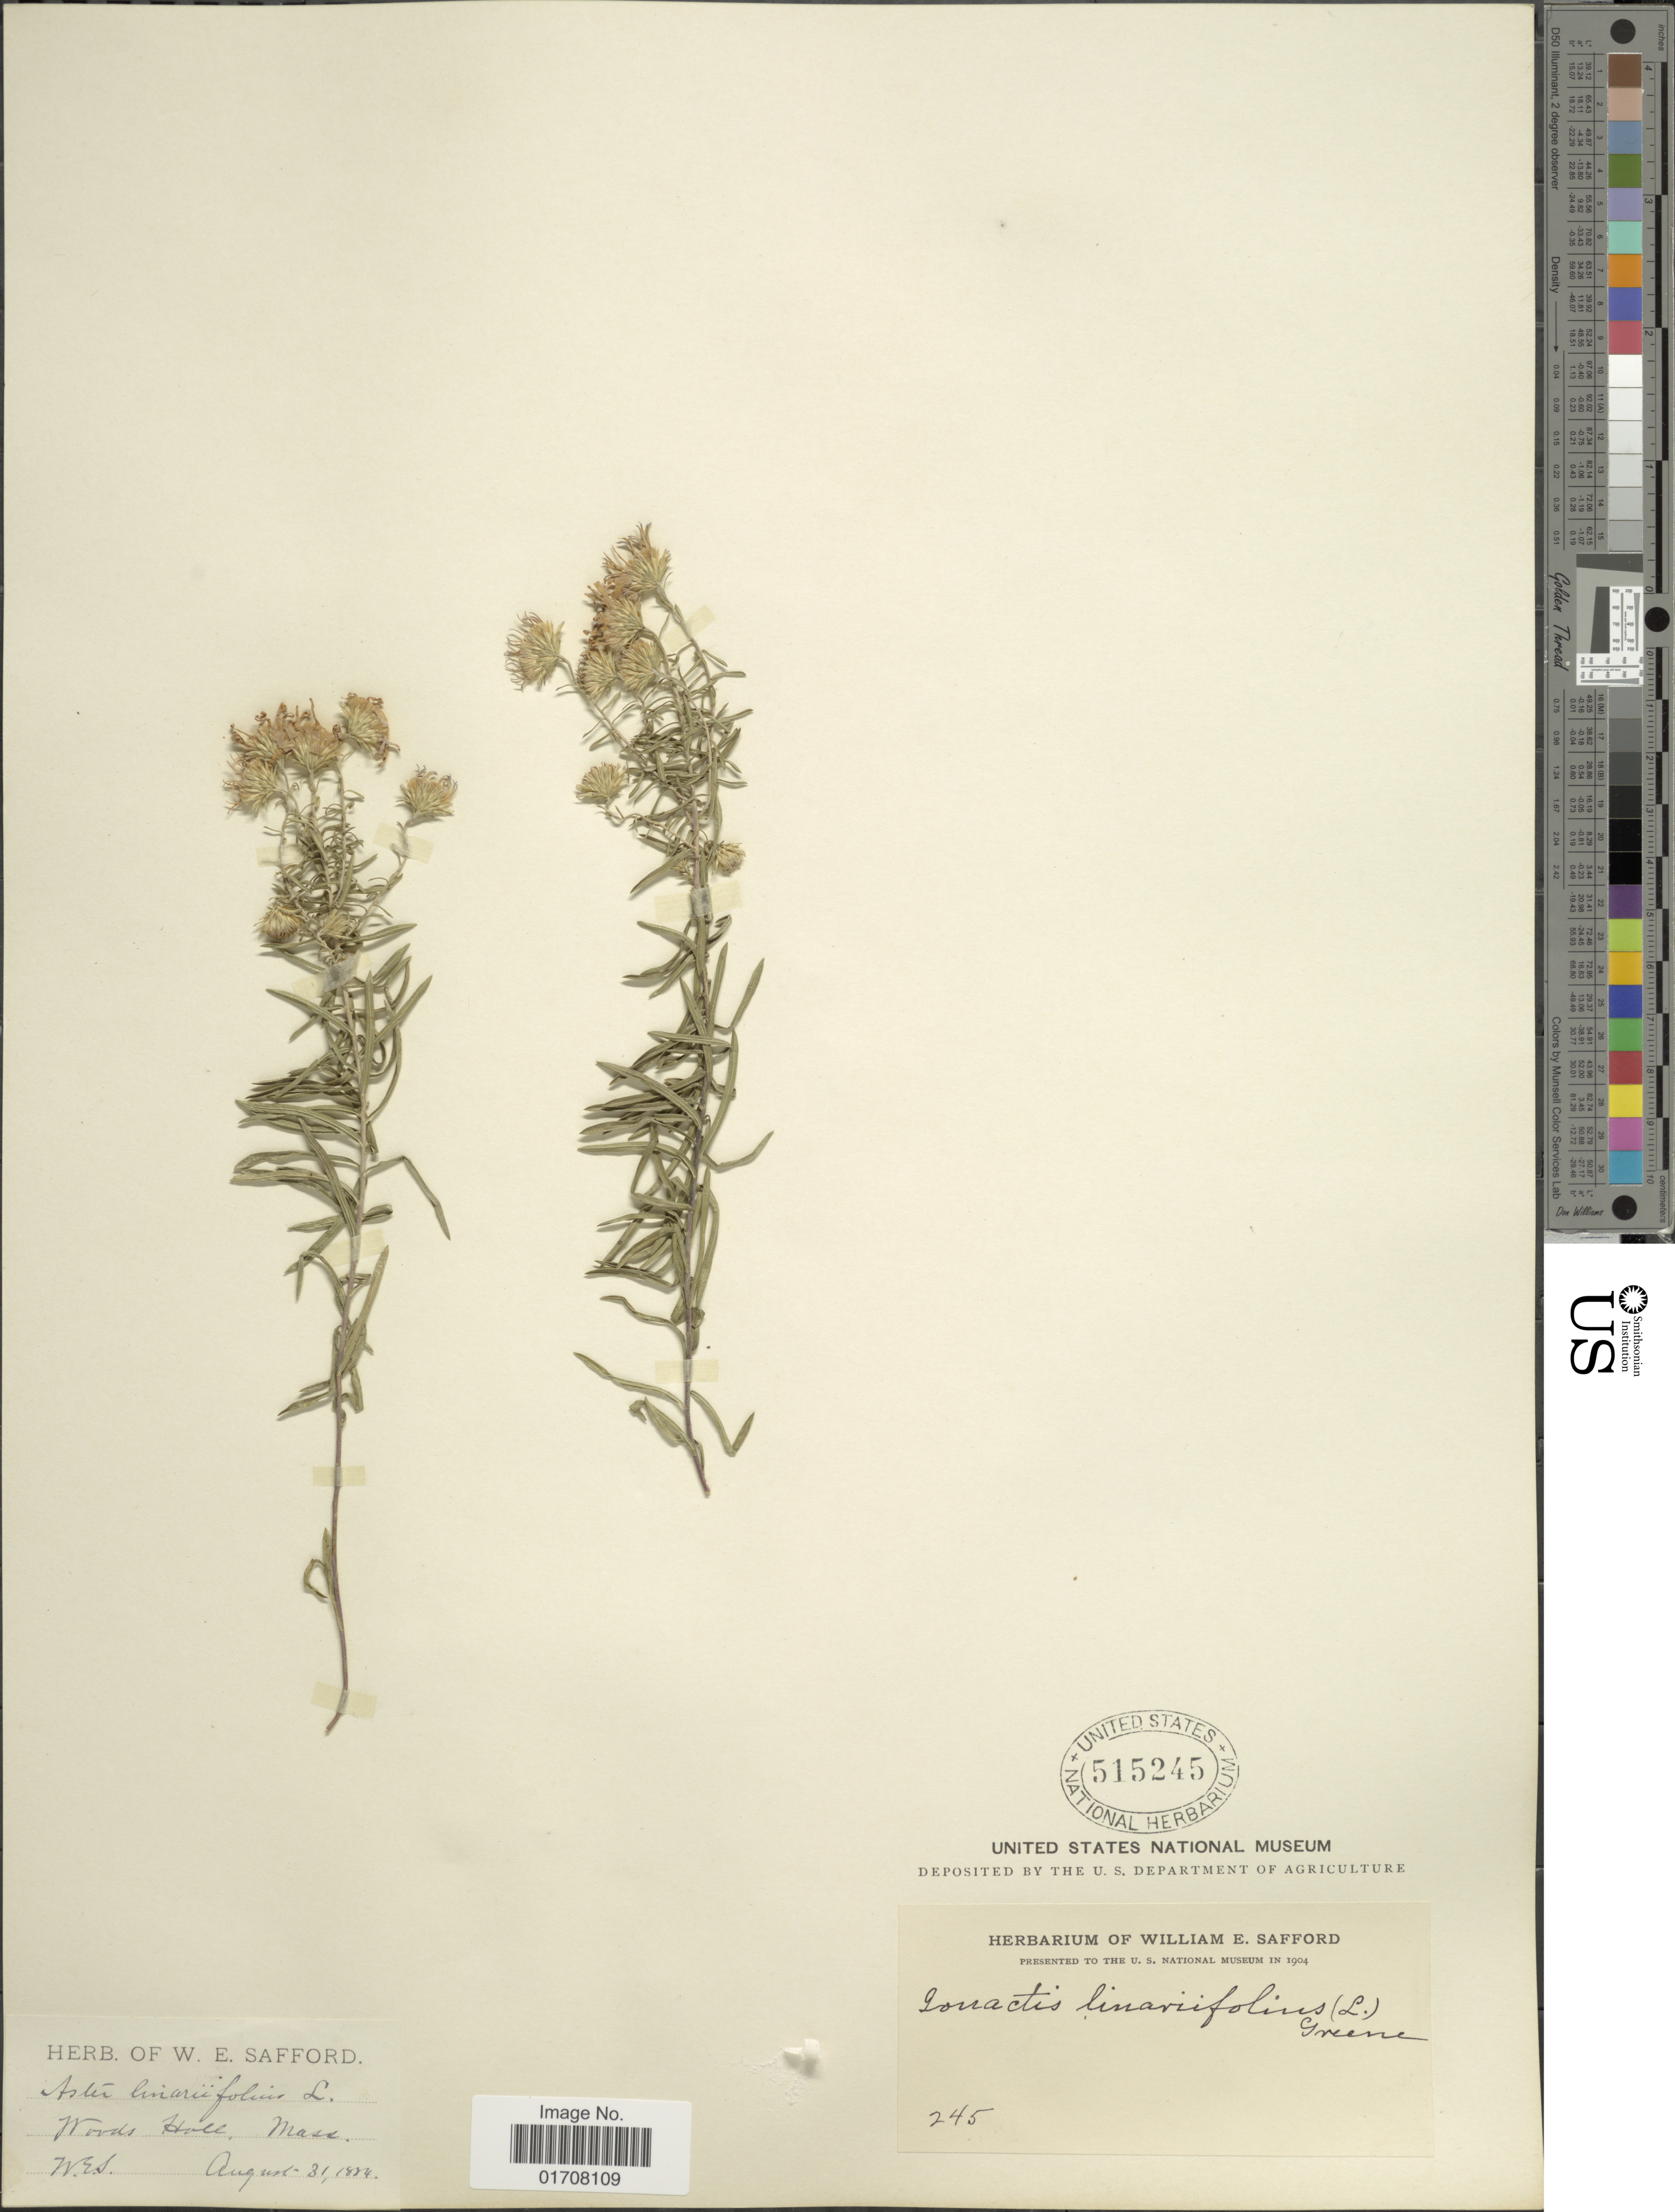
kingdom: Plantae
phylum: Tracheophyta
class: Magnoliopsida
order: Asterales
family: Asteraceae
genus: Ionactis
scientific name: Ionactis linariifolia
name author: (L.) Greene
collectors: W. E. Safford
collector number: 245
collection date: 1884-08-31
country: United States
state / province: Massachusetts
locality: Woods Hall, Mass.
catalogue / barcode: US 515245